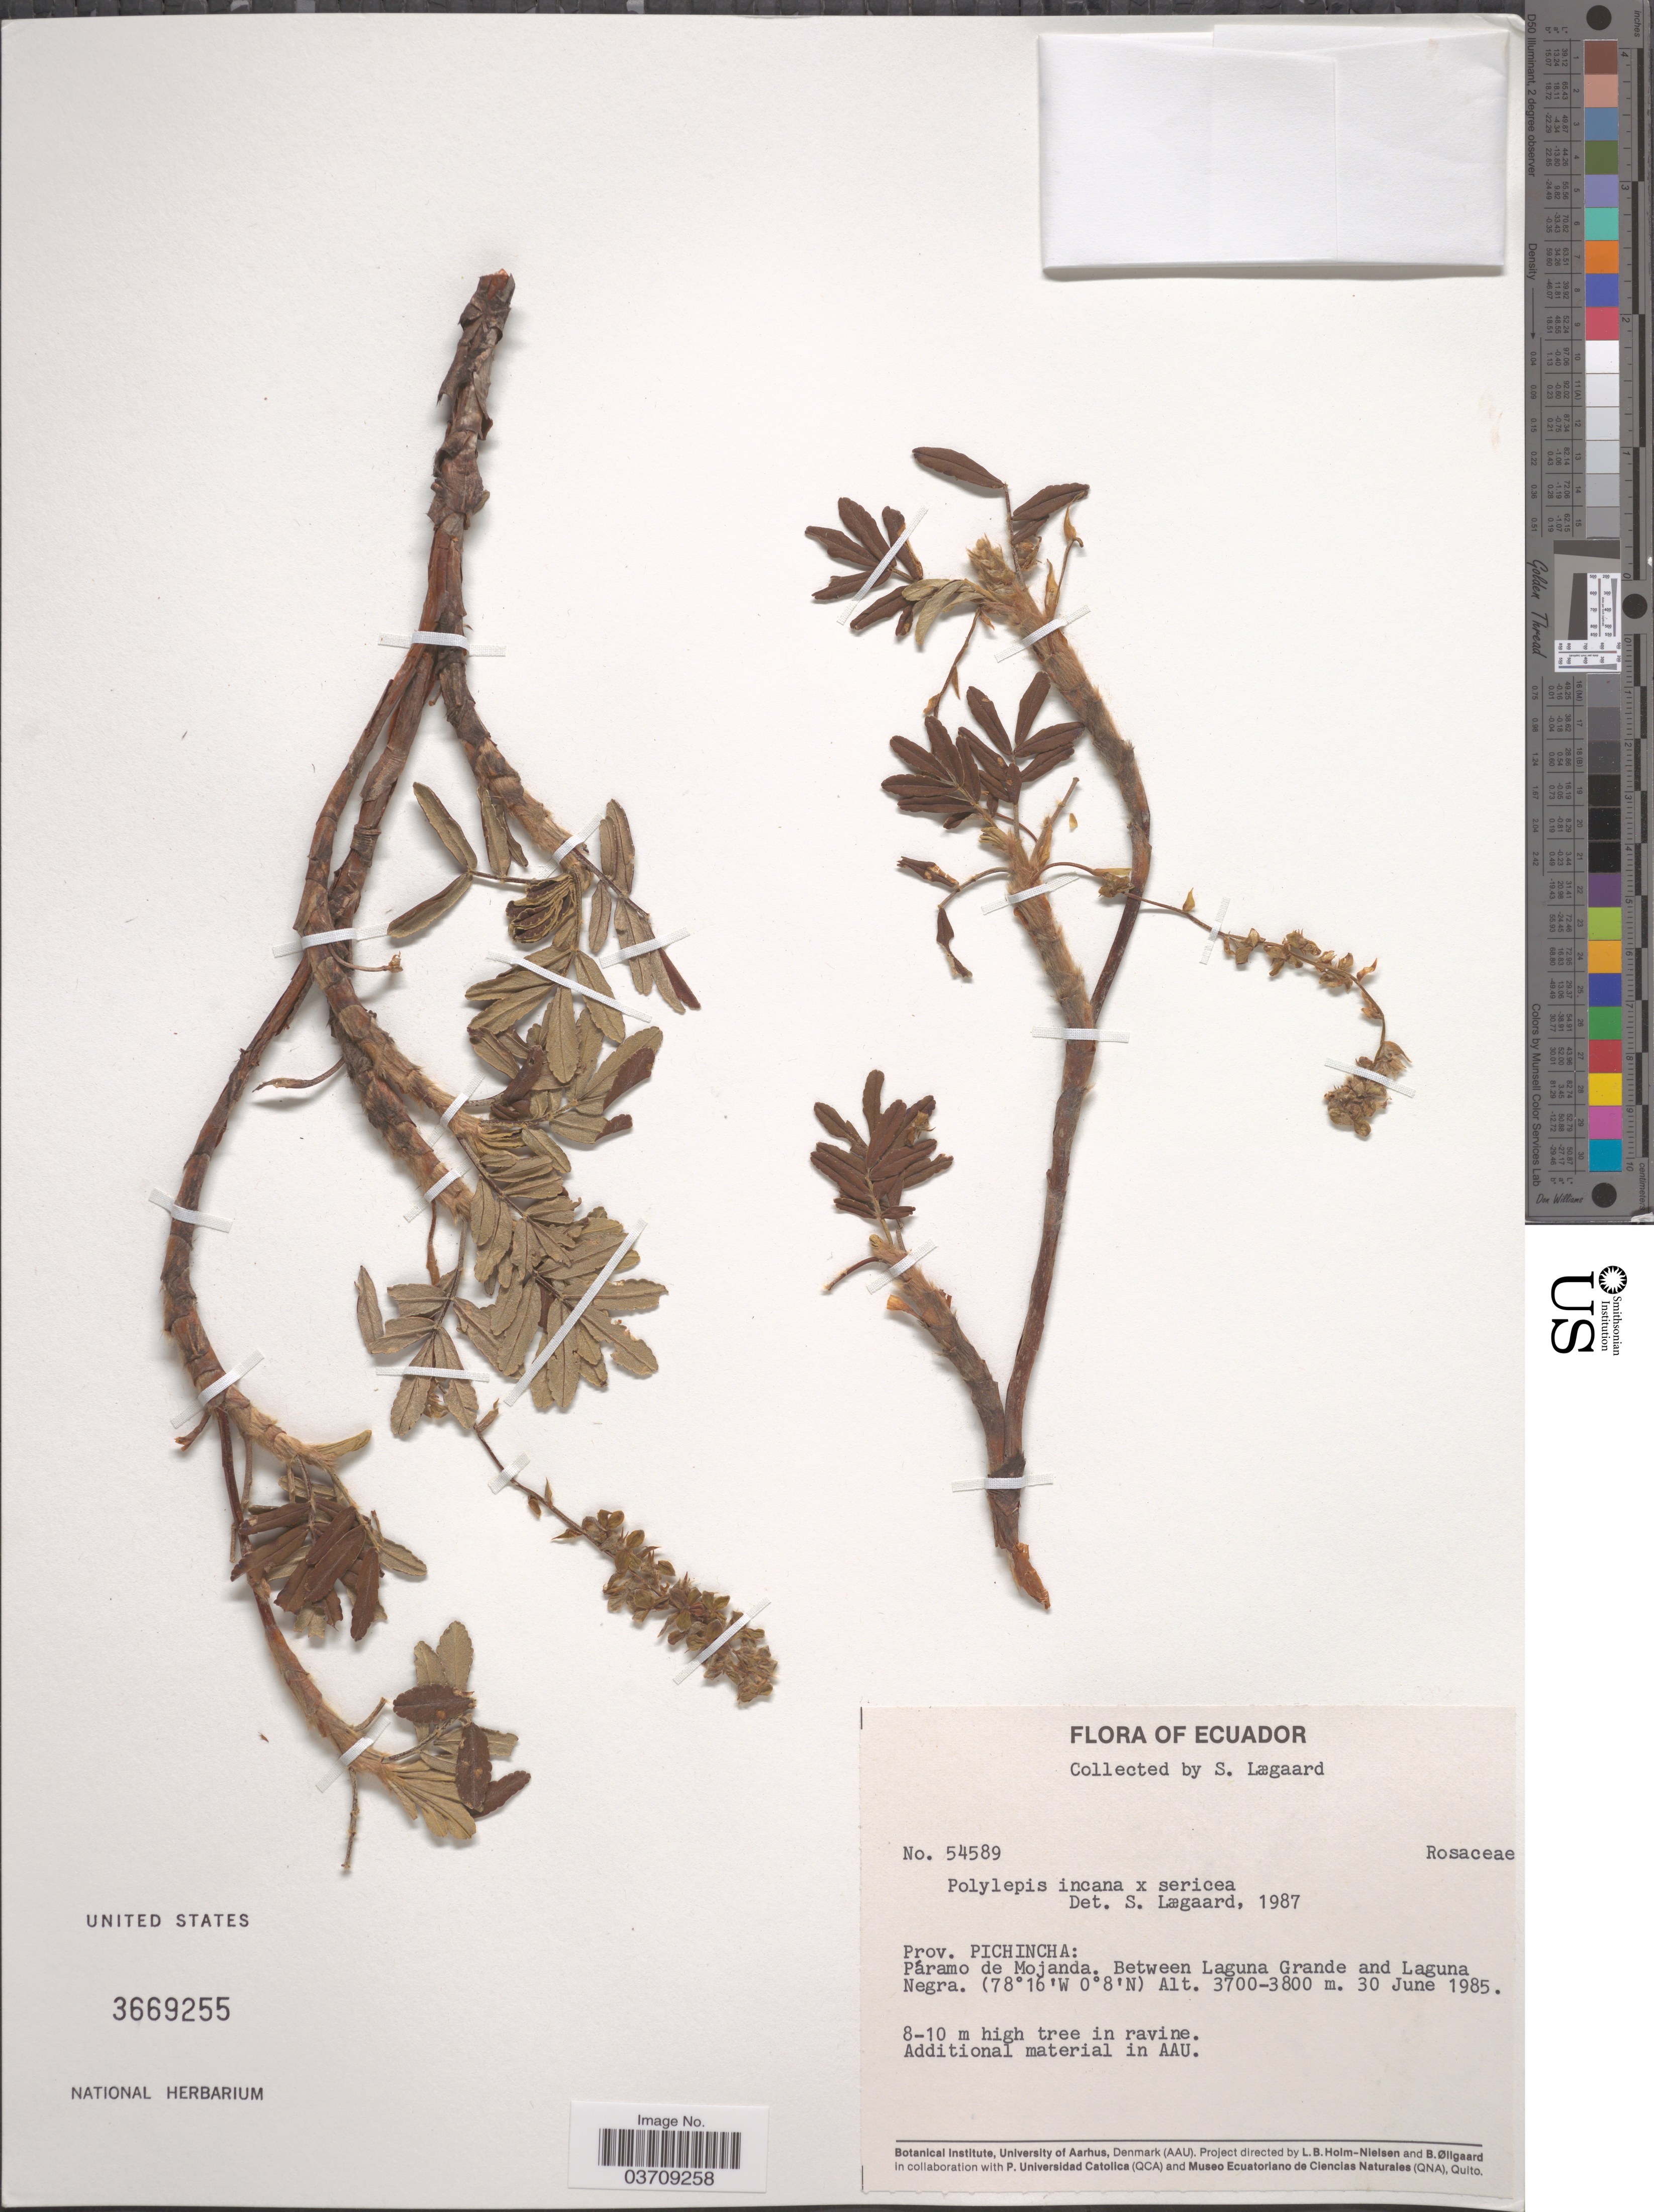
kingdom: Plantae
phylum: Tracheophyta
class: Magnoliopsida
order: Rosales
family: Rosaceae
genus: Polylepis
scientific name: Polylepis incana x P. sericea Wedd.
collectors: S. Lægaard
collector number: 54589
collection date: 1985-06-30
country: Ecuador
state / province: Pichincha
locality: Páramo de Mojanda. Between Laguna Grande and Laguna Negra.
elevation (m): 3700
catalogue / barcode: US 3669255